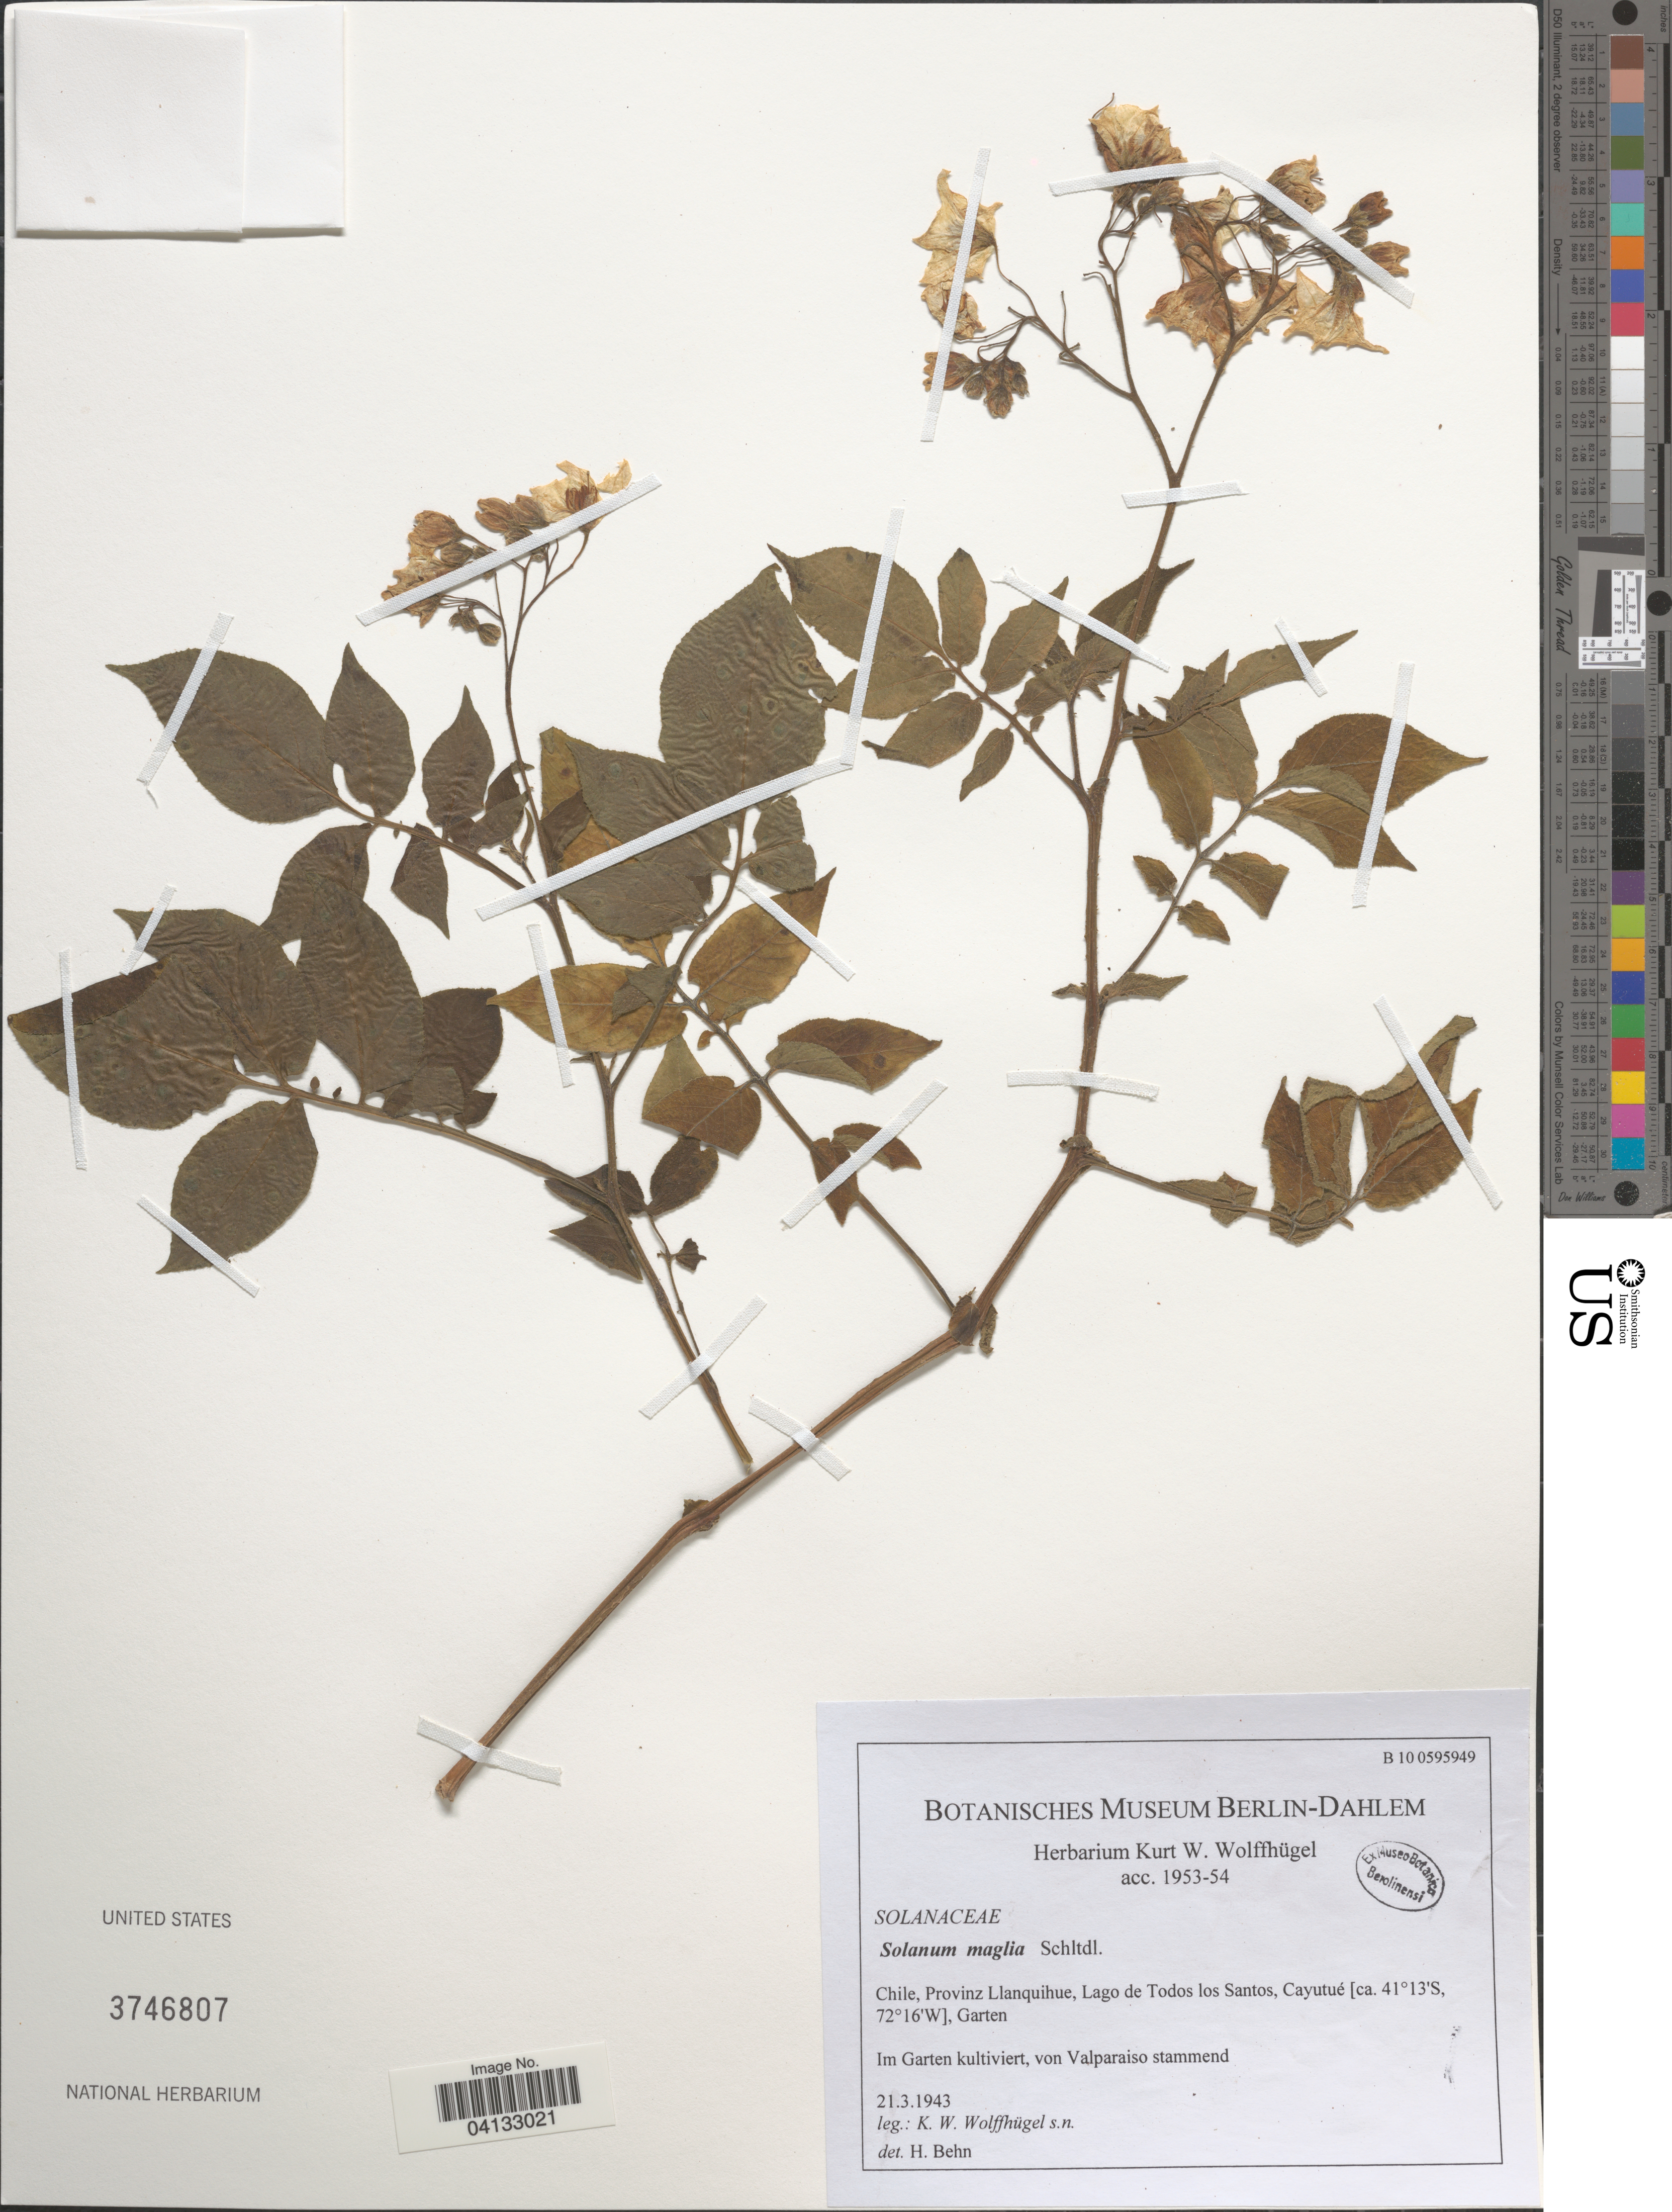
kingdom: Plantae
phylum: Tracheophyta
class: Magnoliopsida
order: Solanales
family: Solanaceae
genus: Solanum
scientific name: Solanum maglia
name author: Schltdl.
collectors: K. Wolffhugel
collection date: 1943-03-21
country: Chile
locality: Provinz Llanquihue, Lago de Todos los Santos, Cayutué, Garten.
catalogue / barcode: US 3746807